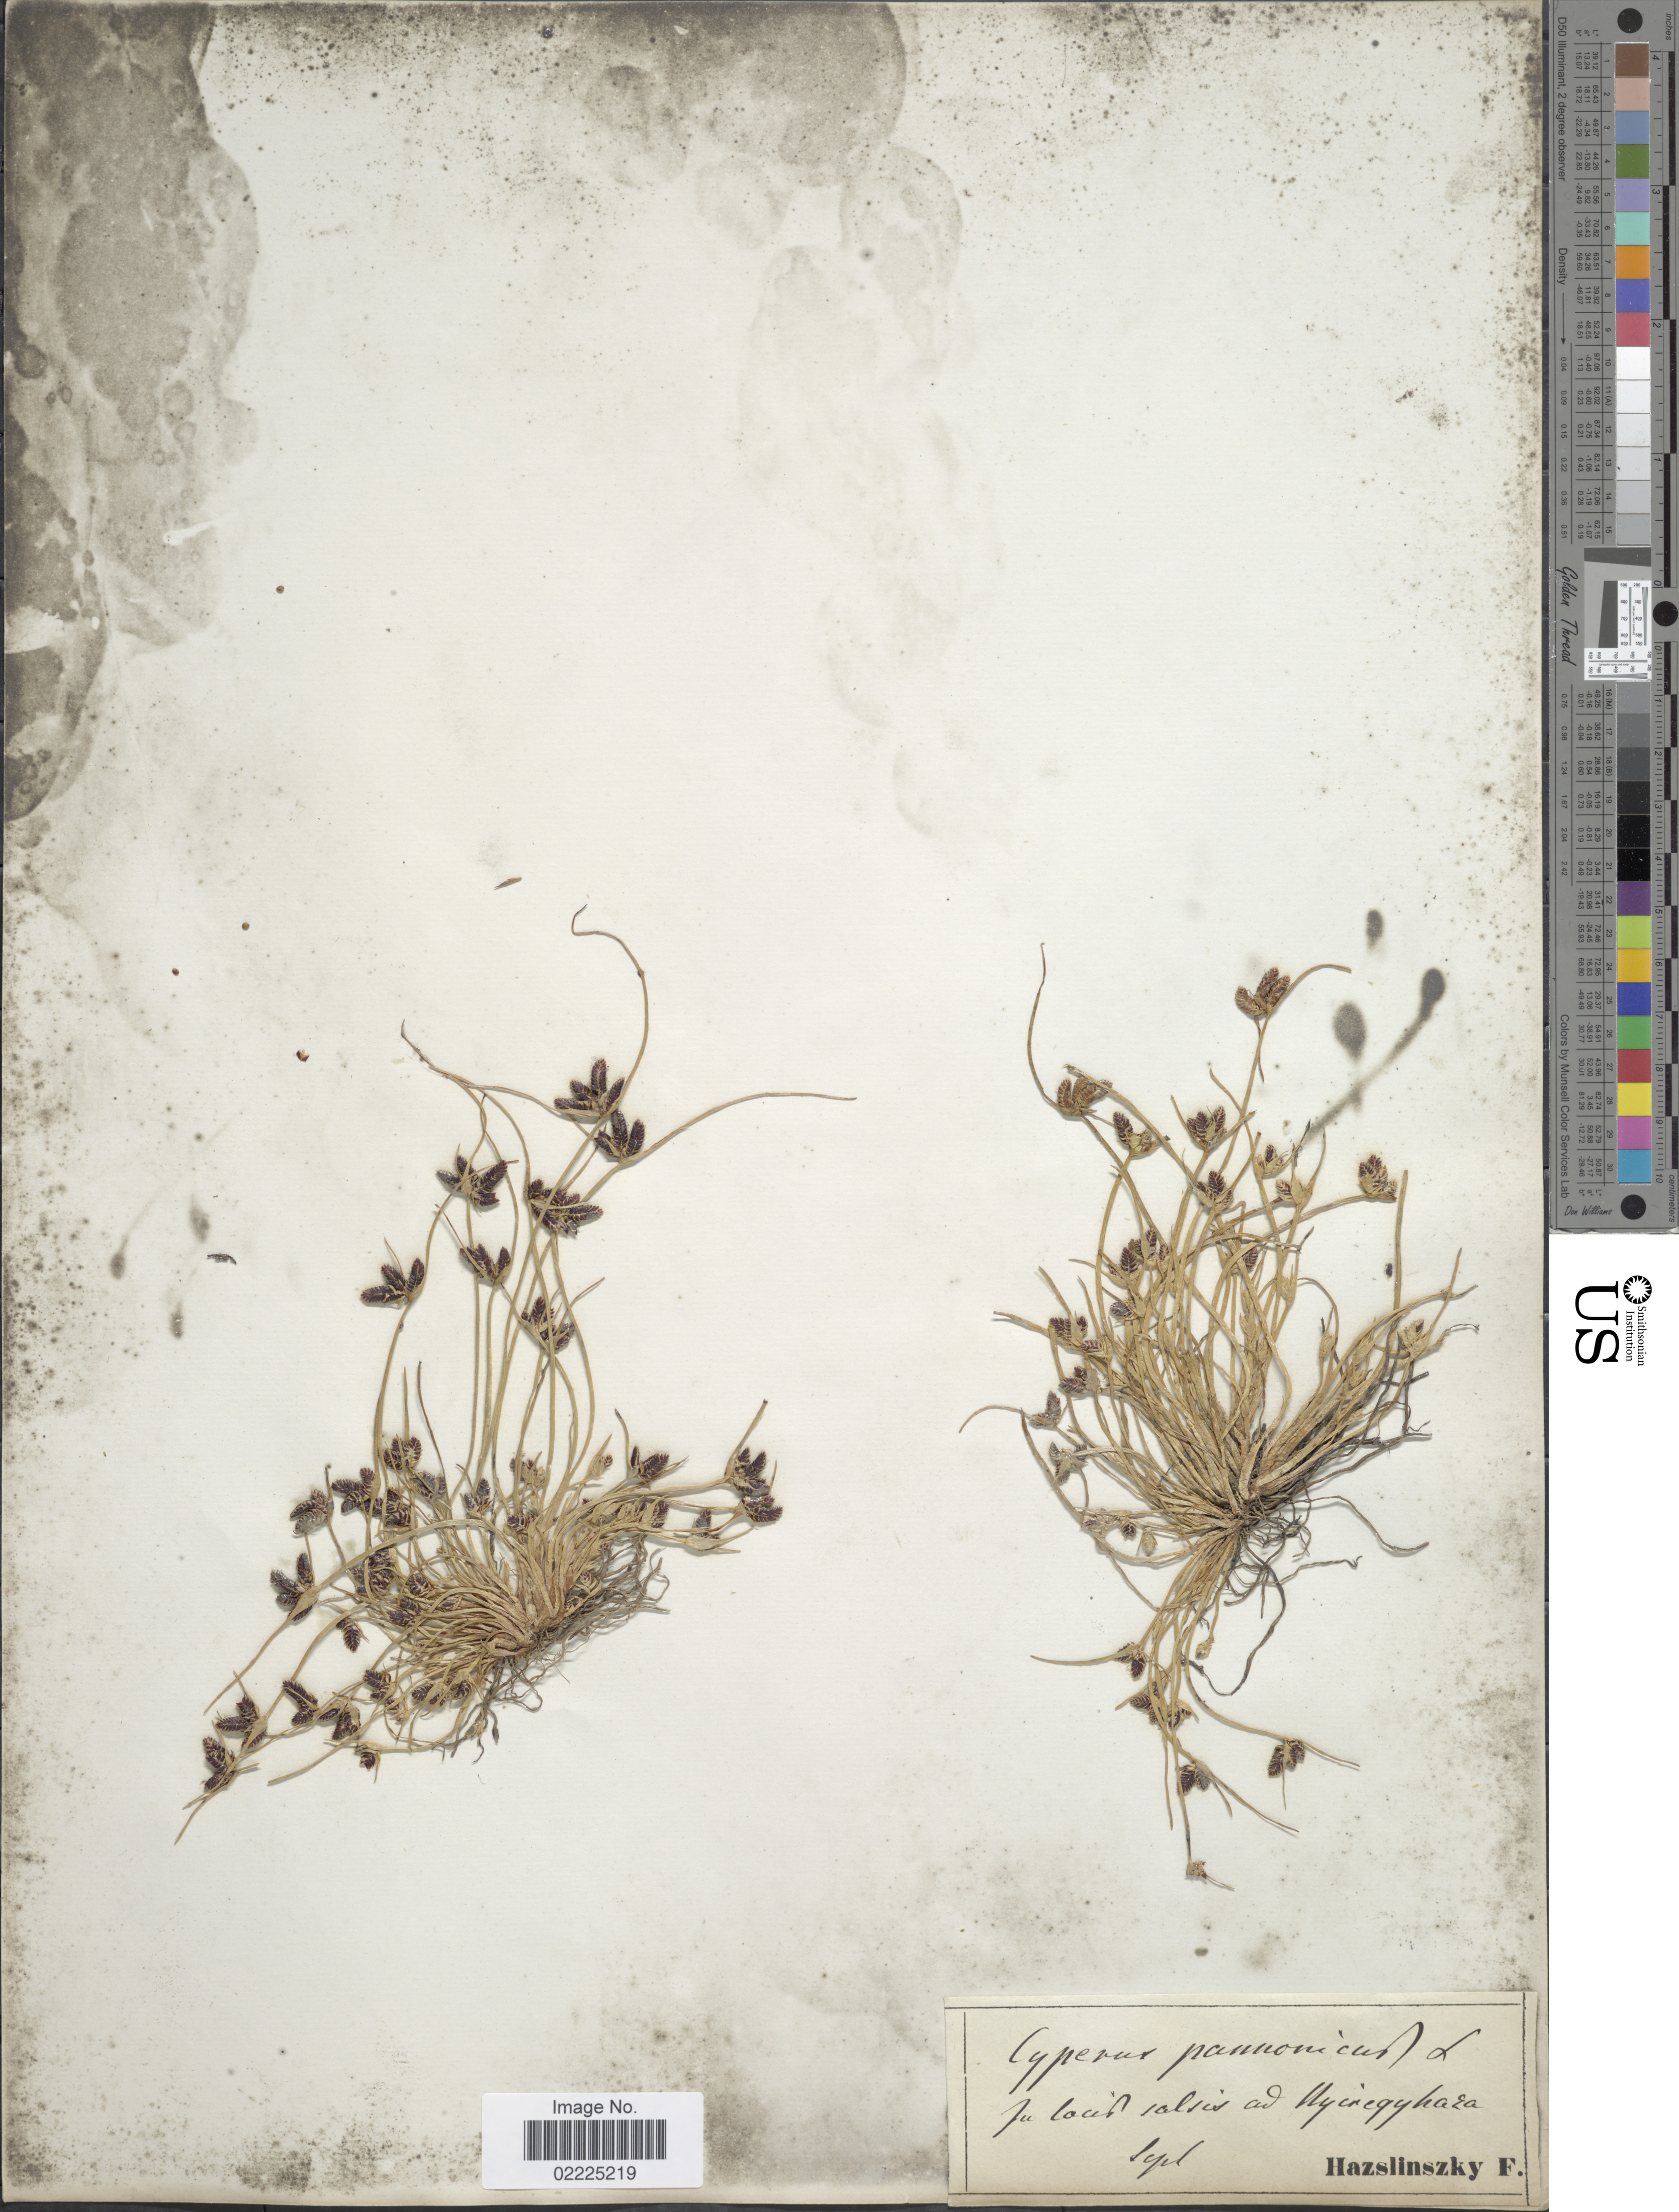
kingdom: Plantae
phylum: Tracheophyta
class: Liliopsida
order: Poales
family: Cyperaceae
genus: Cyperus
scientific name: Cyperus pannonicus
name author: Jacq.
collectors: F. Hazslinsky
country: Hungary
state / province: Nyíregyháza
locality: Ju lacid salcis ad Nyíregyháza